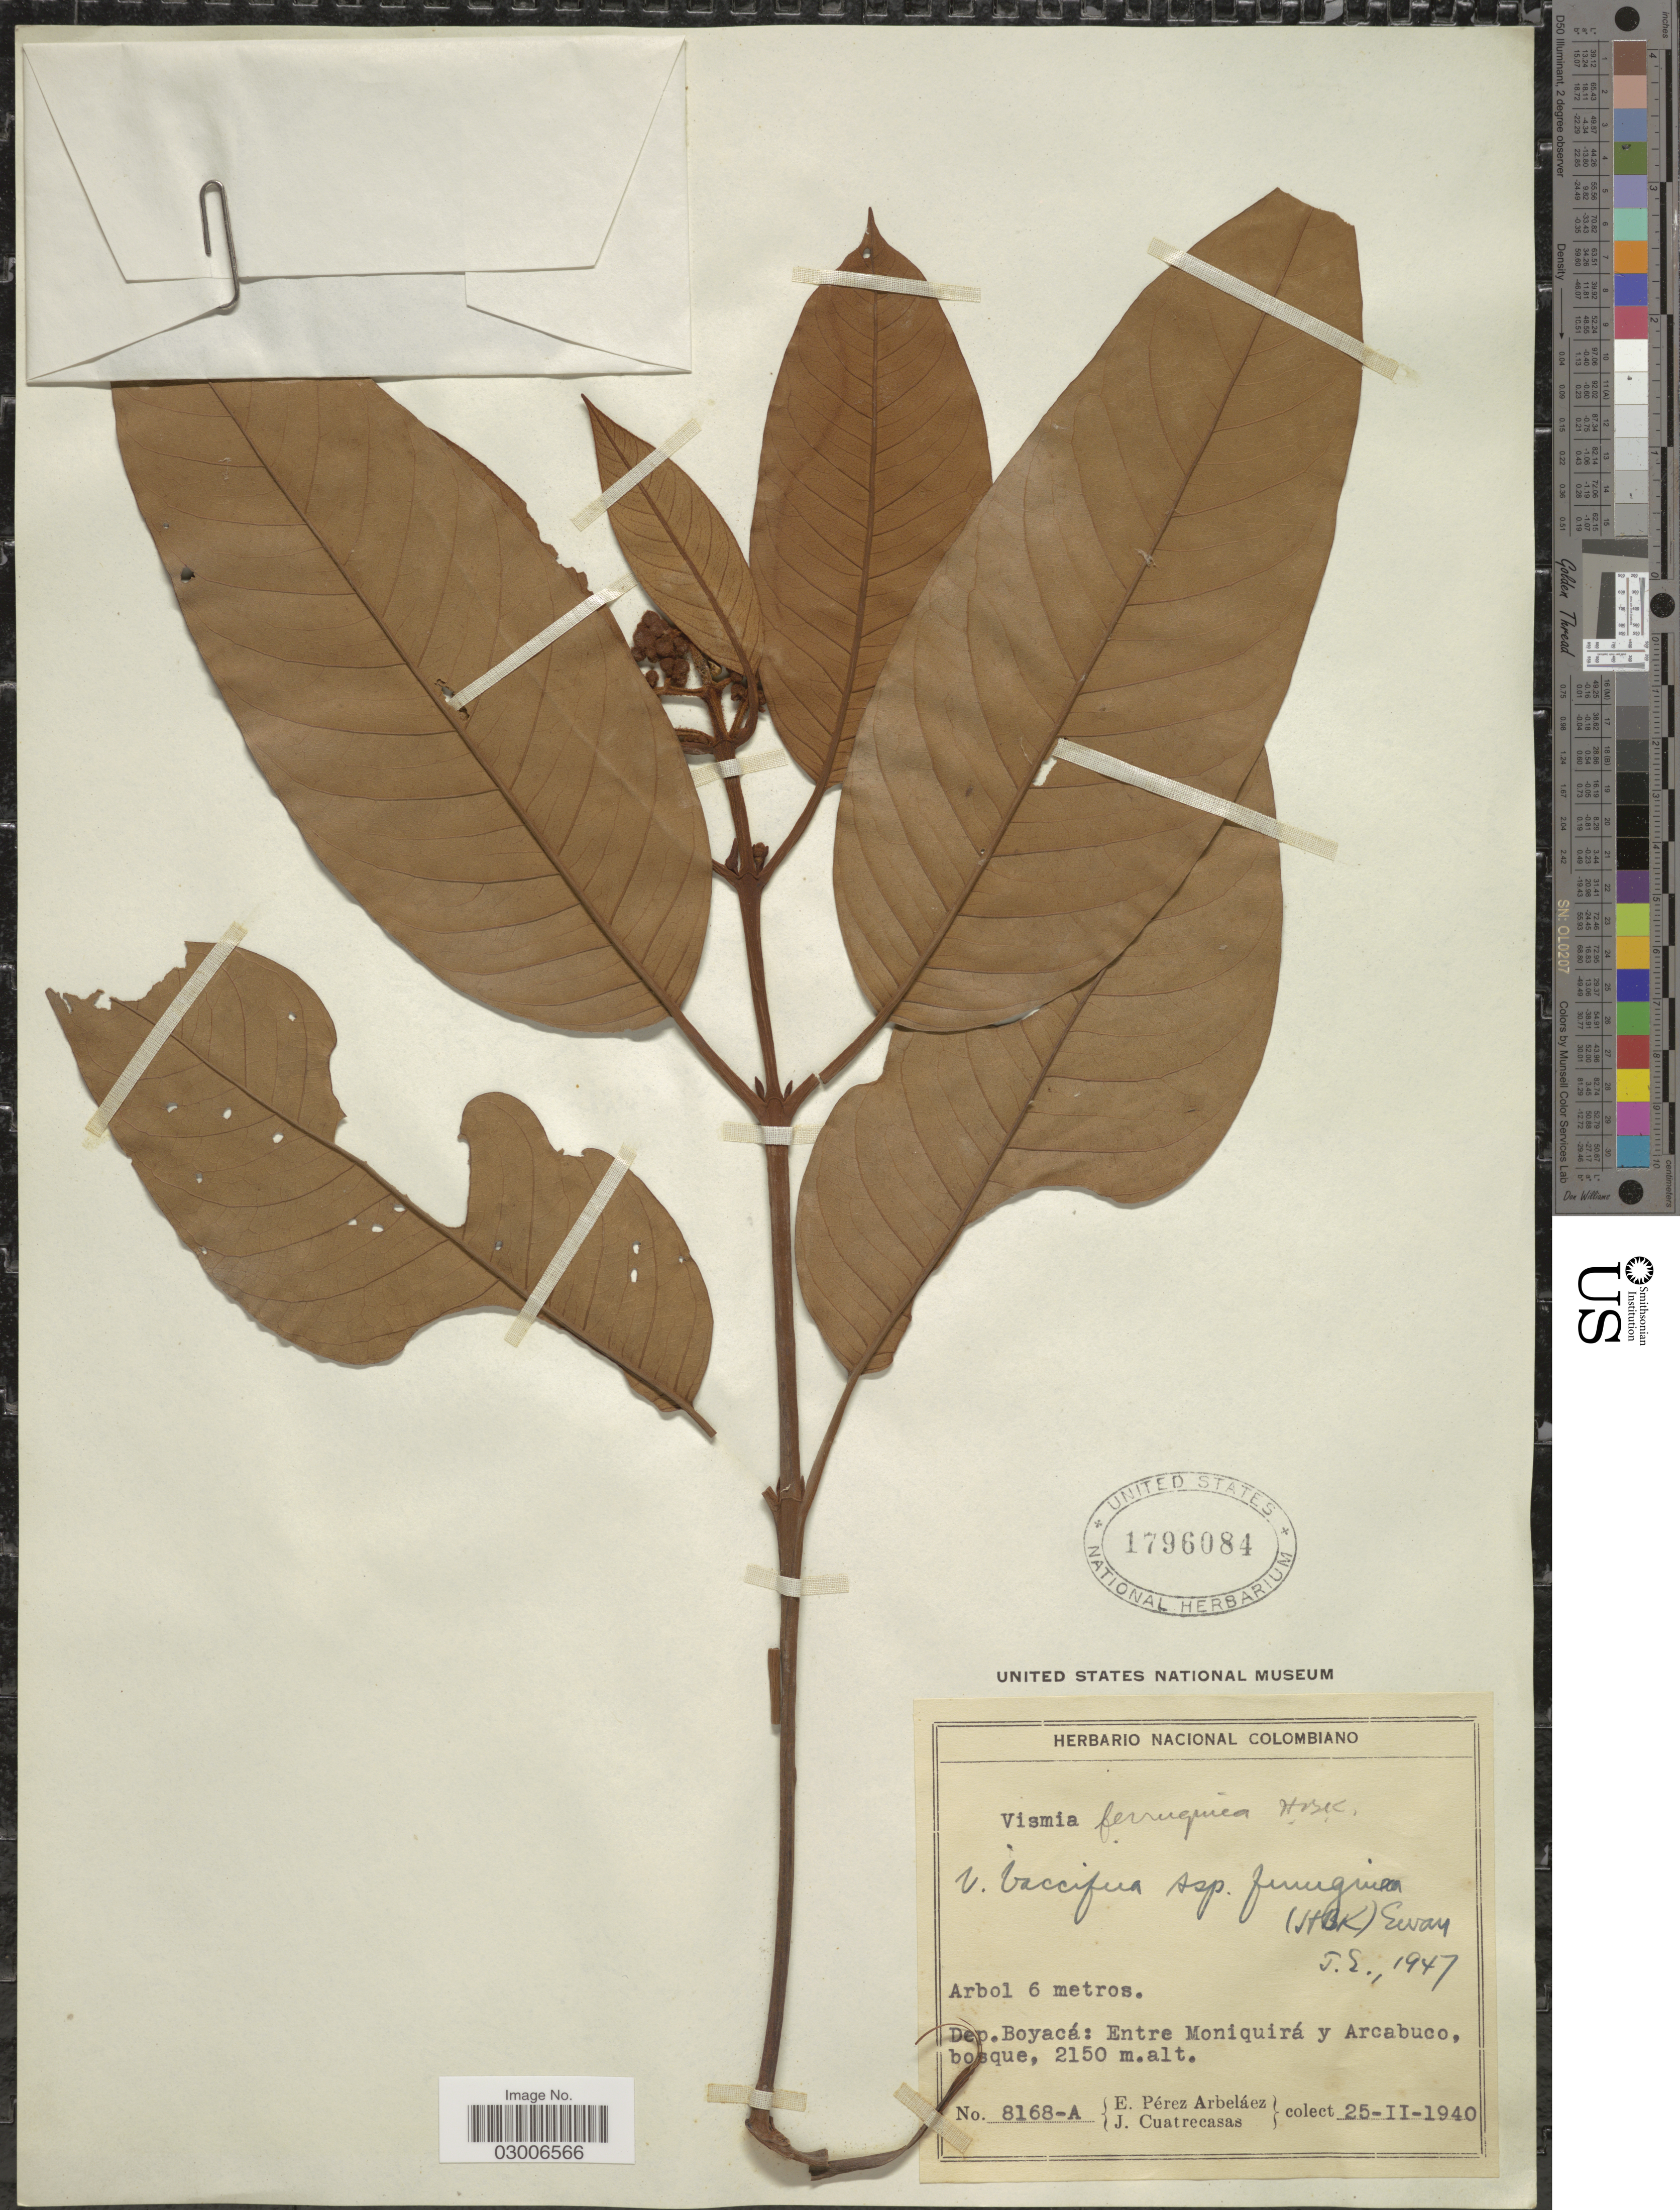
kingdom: Plantae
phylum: Tracheophyta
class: Magnoliopsida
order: Malpighiales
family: Hypericaceae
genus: Vismia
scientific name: Vismia baccifera subsp. ferruginea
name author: (Kunth) Ewan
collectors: E. Pérez Arbeláez & J. Cuatrecasas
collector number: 8168-A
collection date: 1940-02-25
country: Colombia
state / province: Boyacá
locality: Dep. Boyacá: Entre Moniquirá y Arcabuco bosque.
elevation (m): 2150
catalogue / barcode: US 1796084